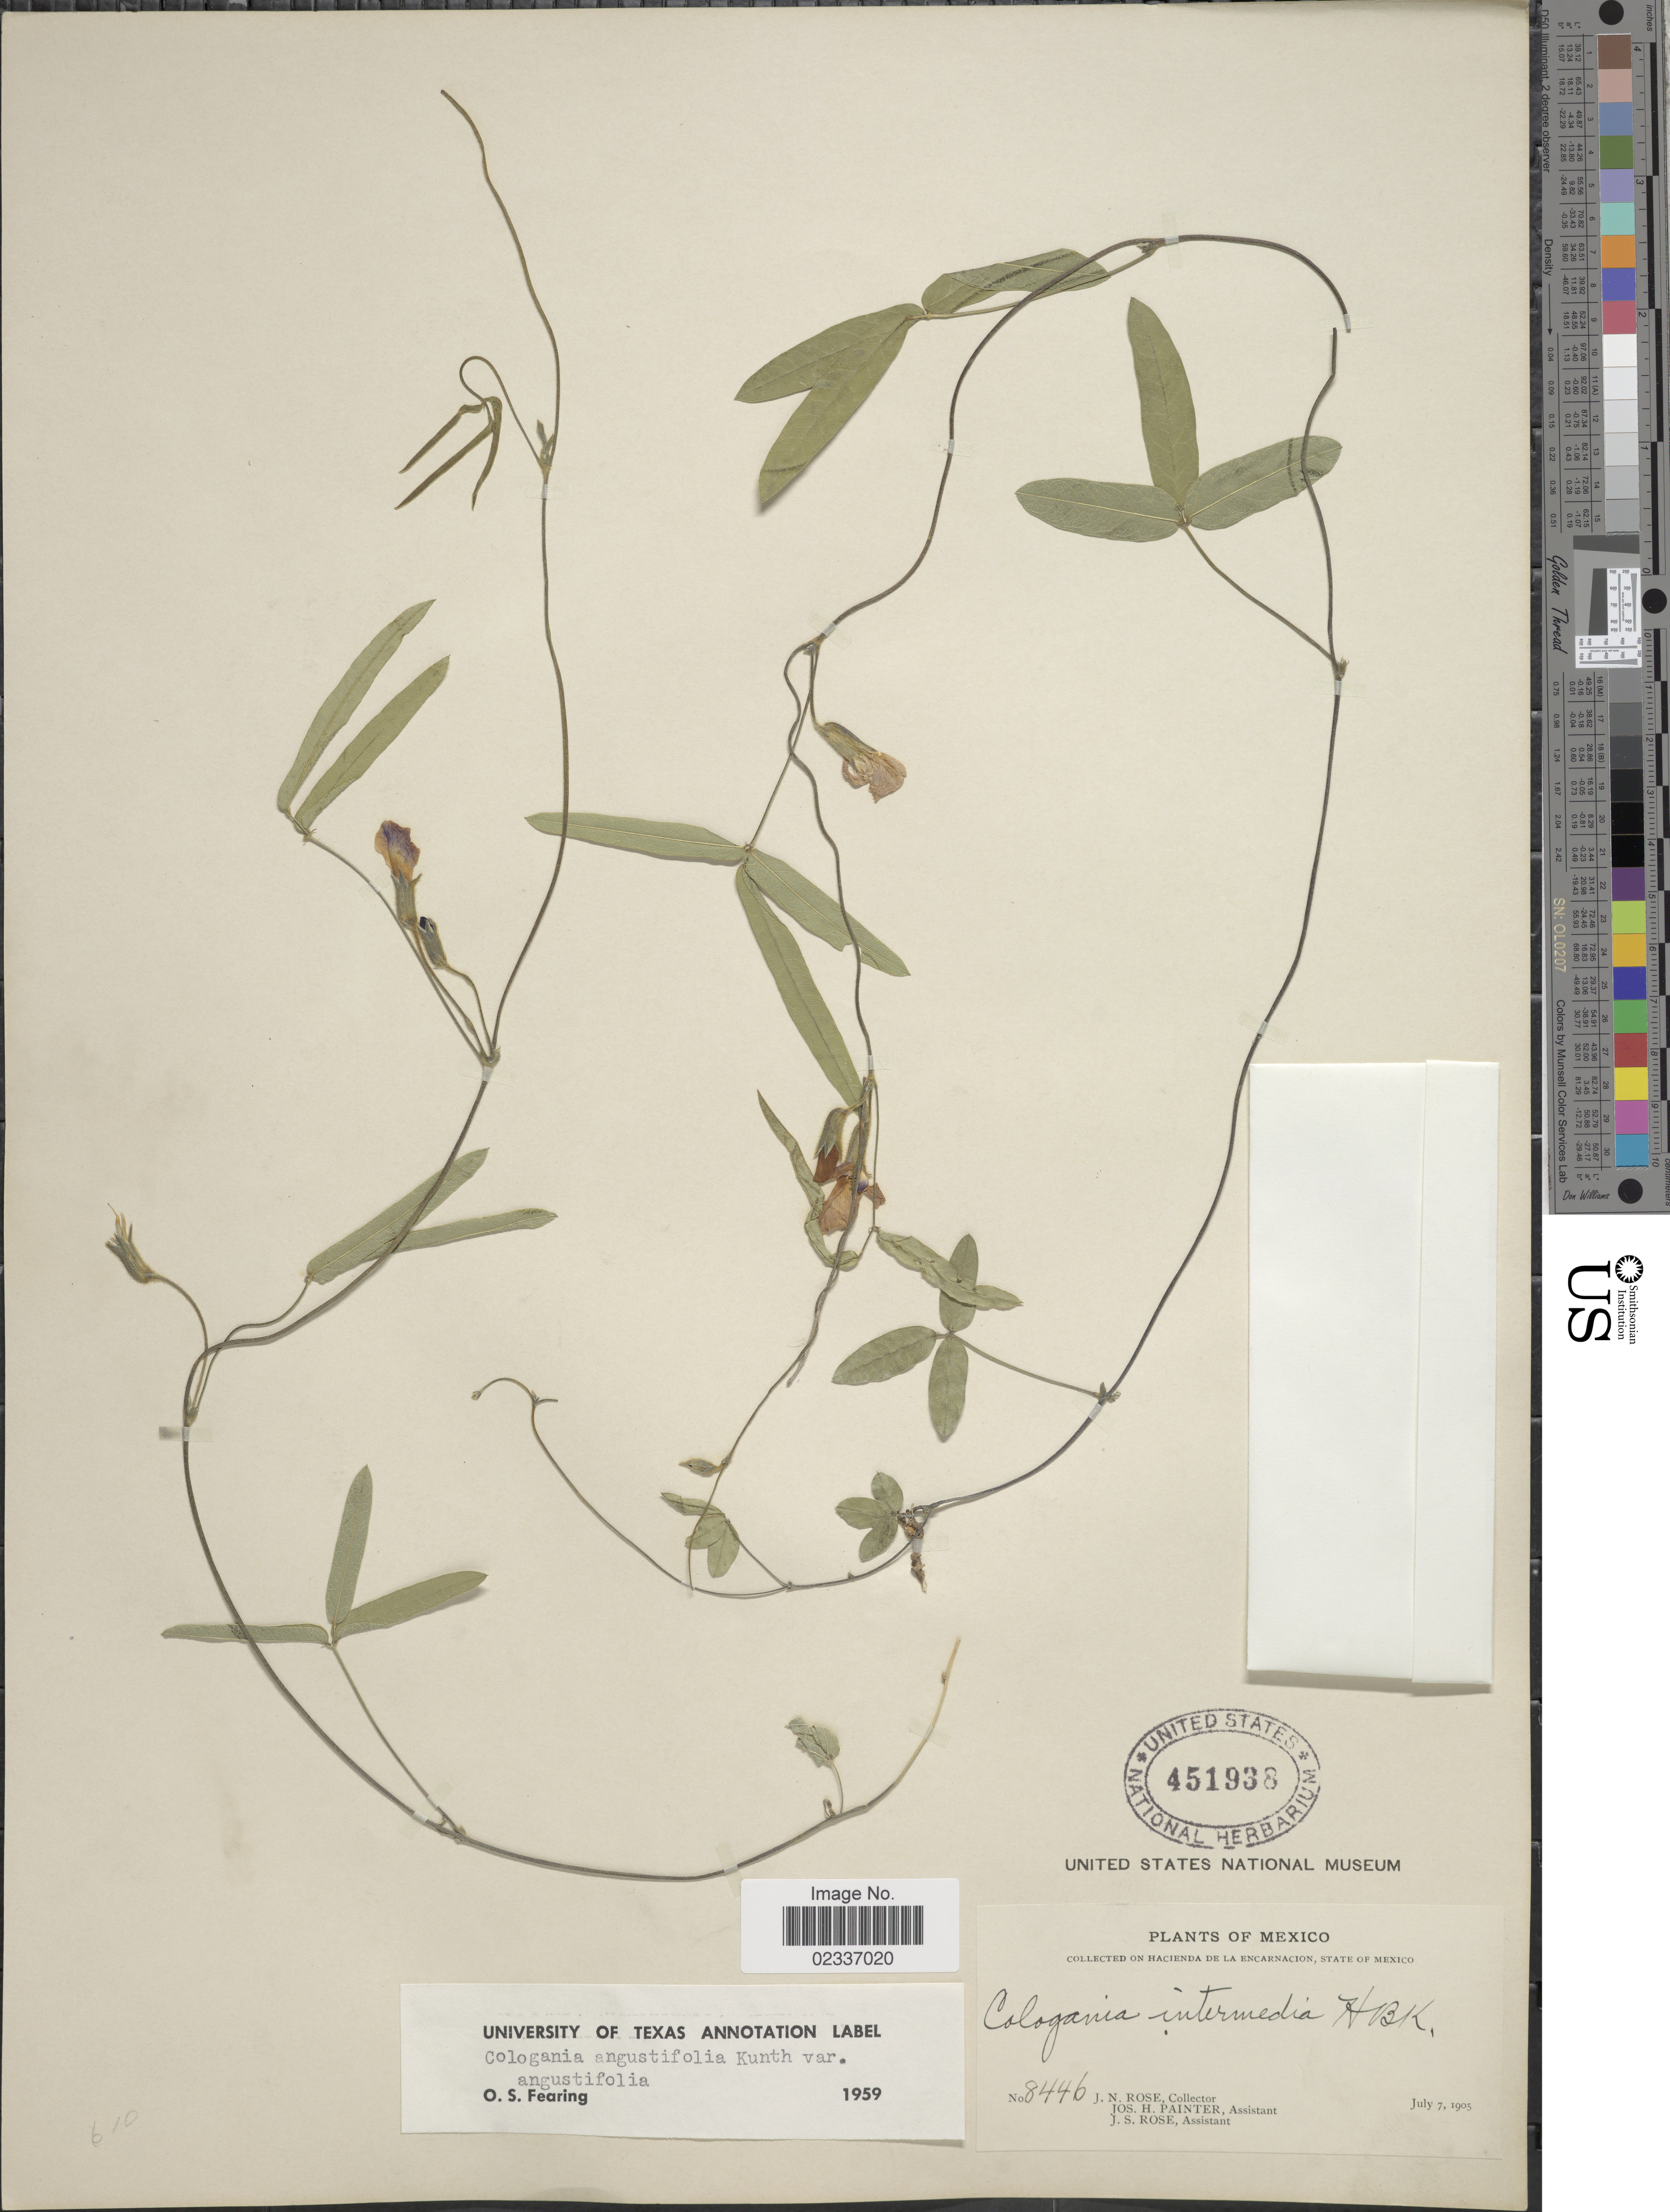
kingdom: Plantae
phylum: Tracheophyta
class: Magnoliopsida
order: Fabales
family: Fabaceae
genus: Cologania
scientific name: Cologania angustifolia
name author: Kunth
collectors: J. N. Rose, J. H. Painter & J. S. Rose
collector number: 8446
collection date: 1905-07-07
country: Mexico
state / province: México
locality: On Hacienda de la Encarnacion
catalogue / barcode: US 451938